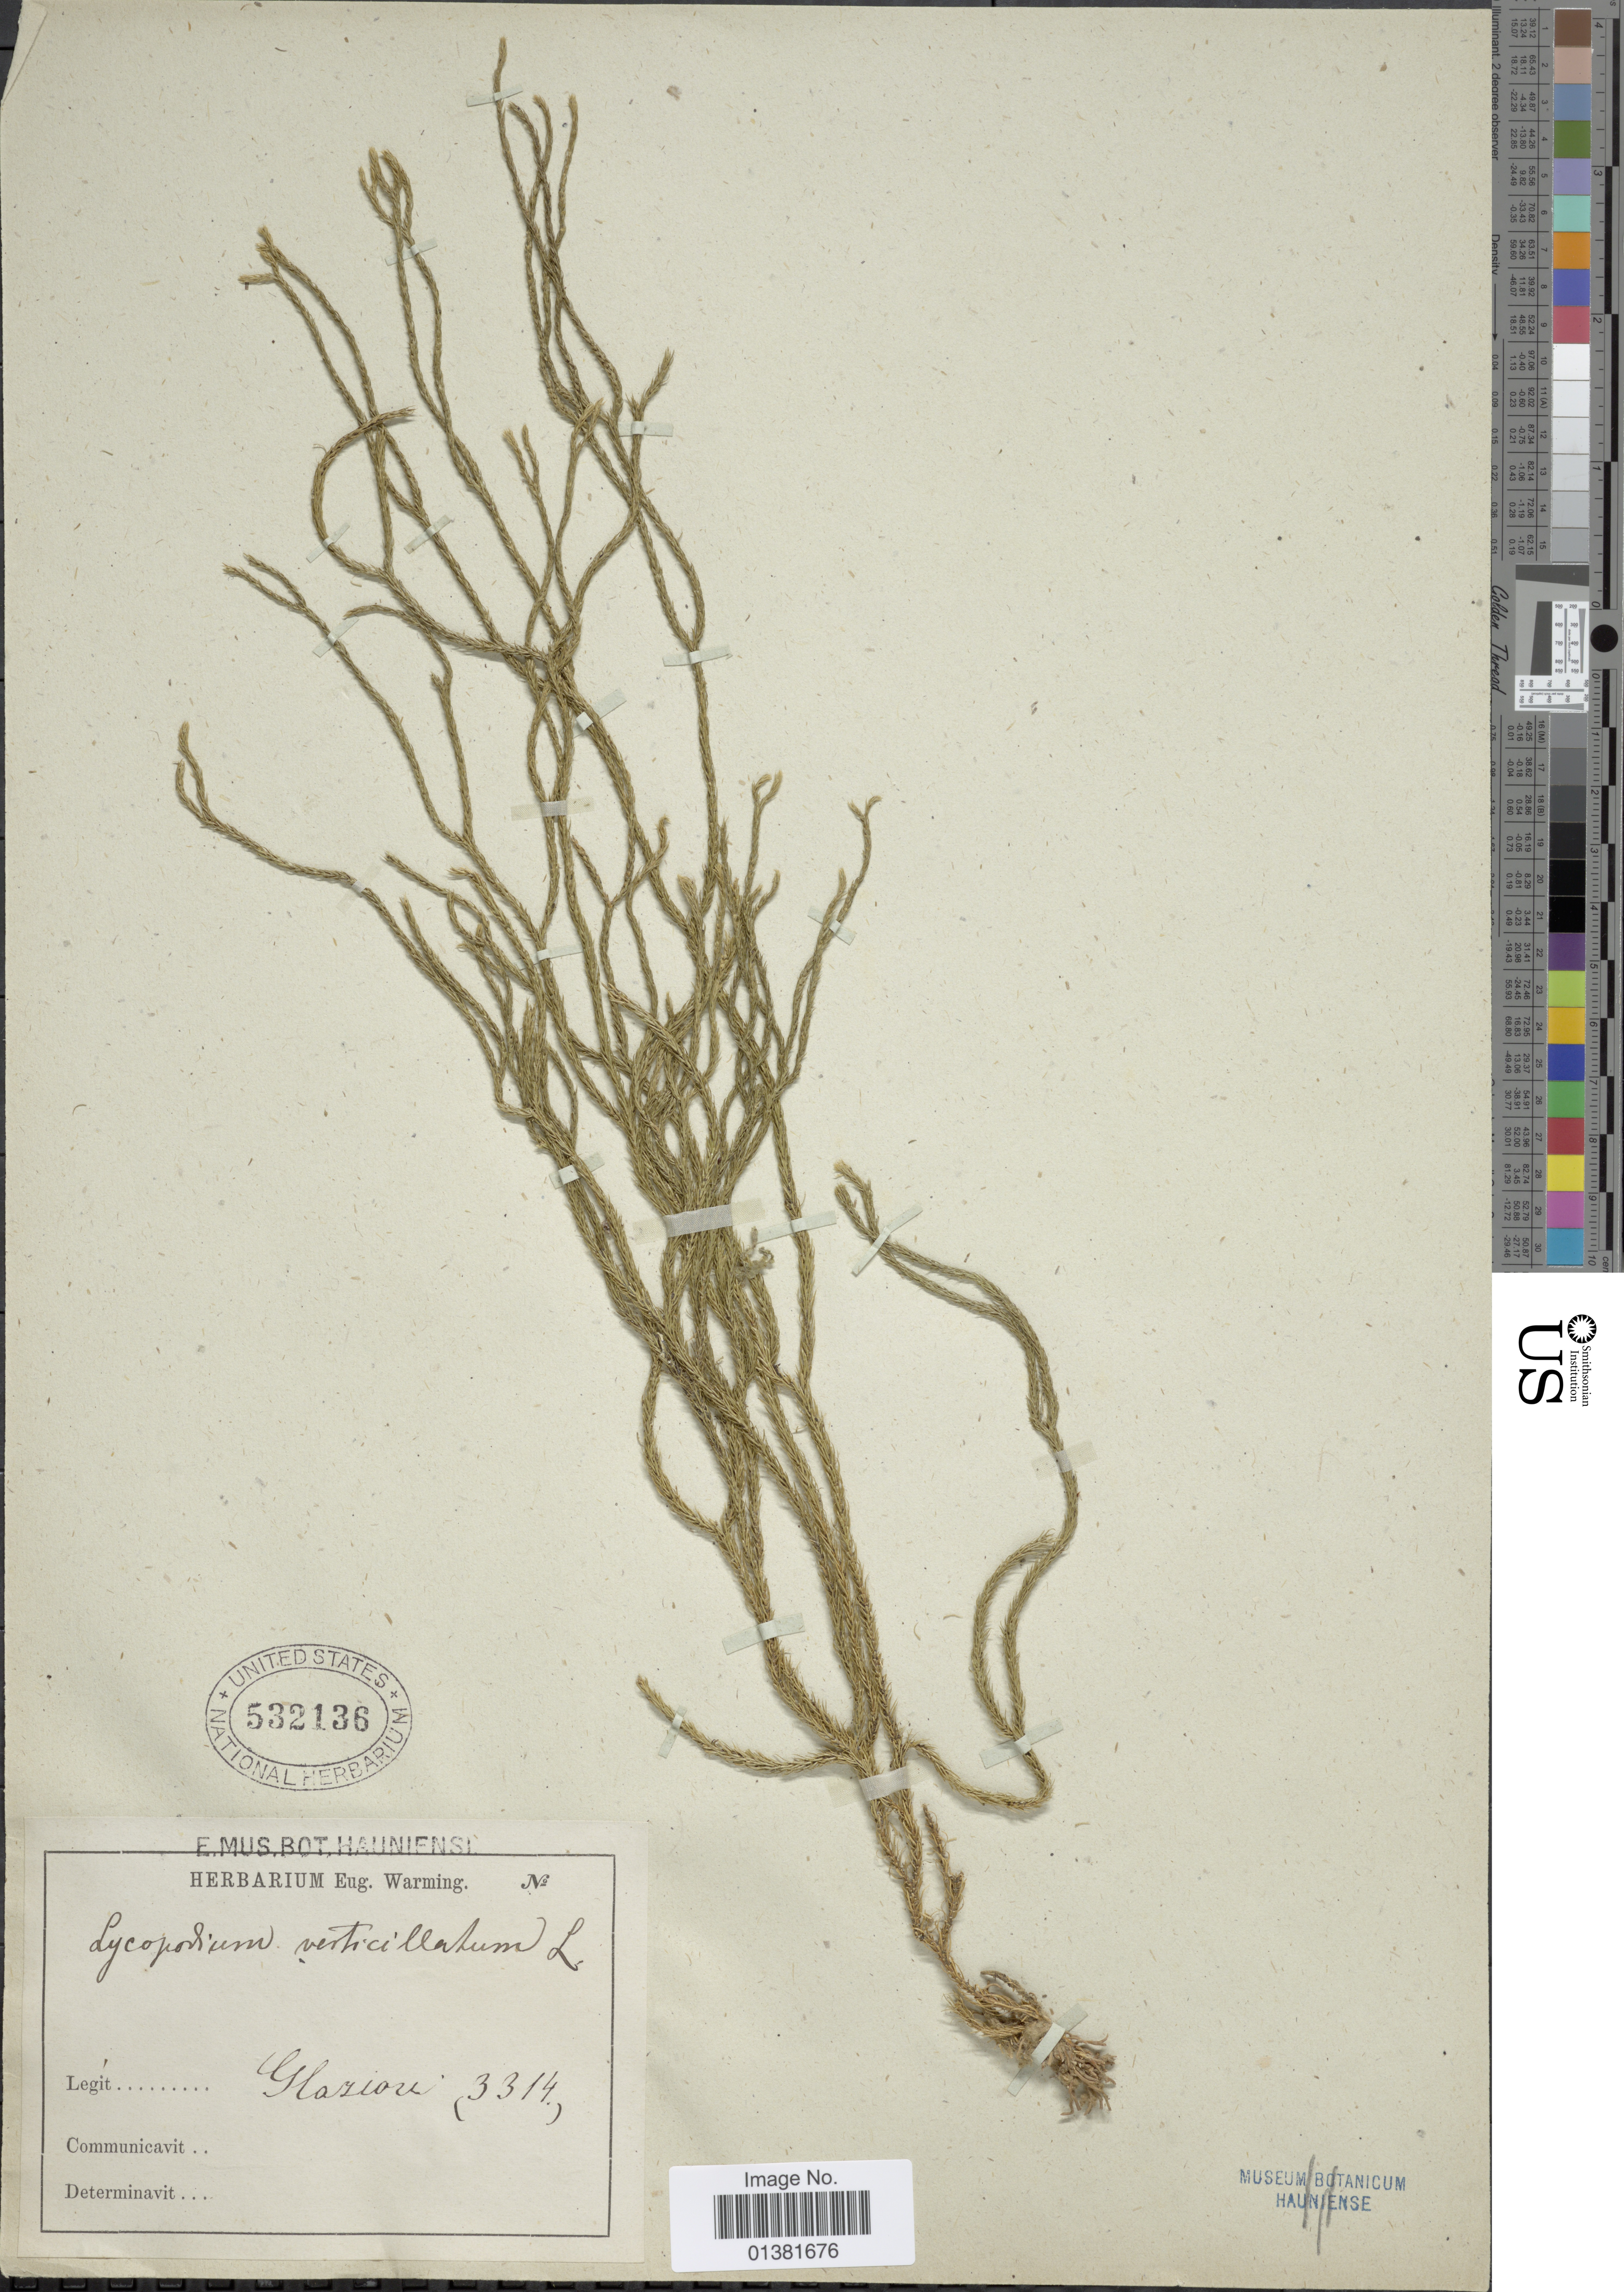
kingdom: Plantae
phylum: Tracheophyta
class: Lycopodiopsida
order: Lycopodiales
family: Lycopodiaceae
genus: Phlegmariurus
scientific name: Phlegmariurus acerosus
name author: (Sw.) B. Øllg.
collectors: Glaziou, --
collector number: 3314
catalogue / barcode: US 532136